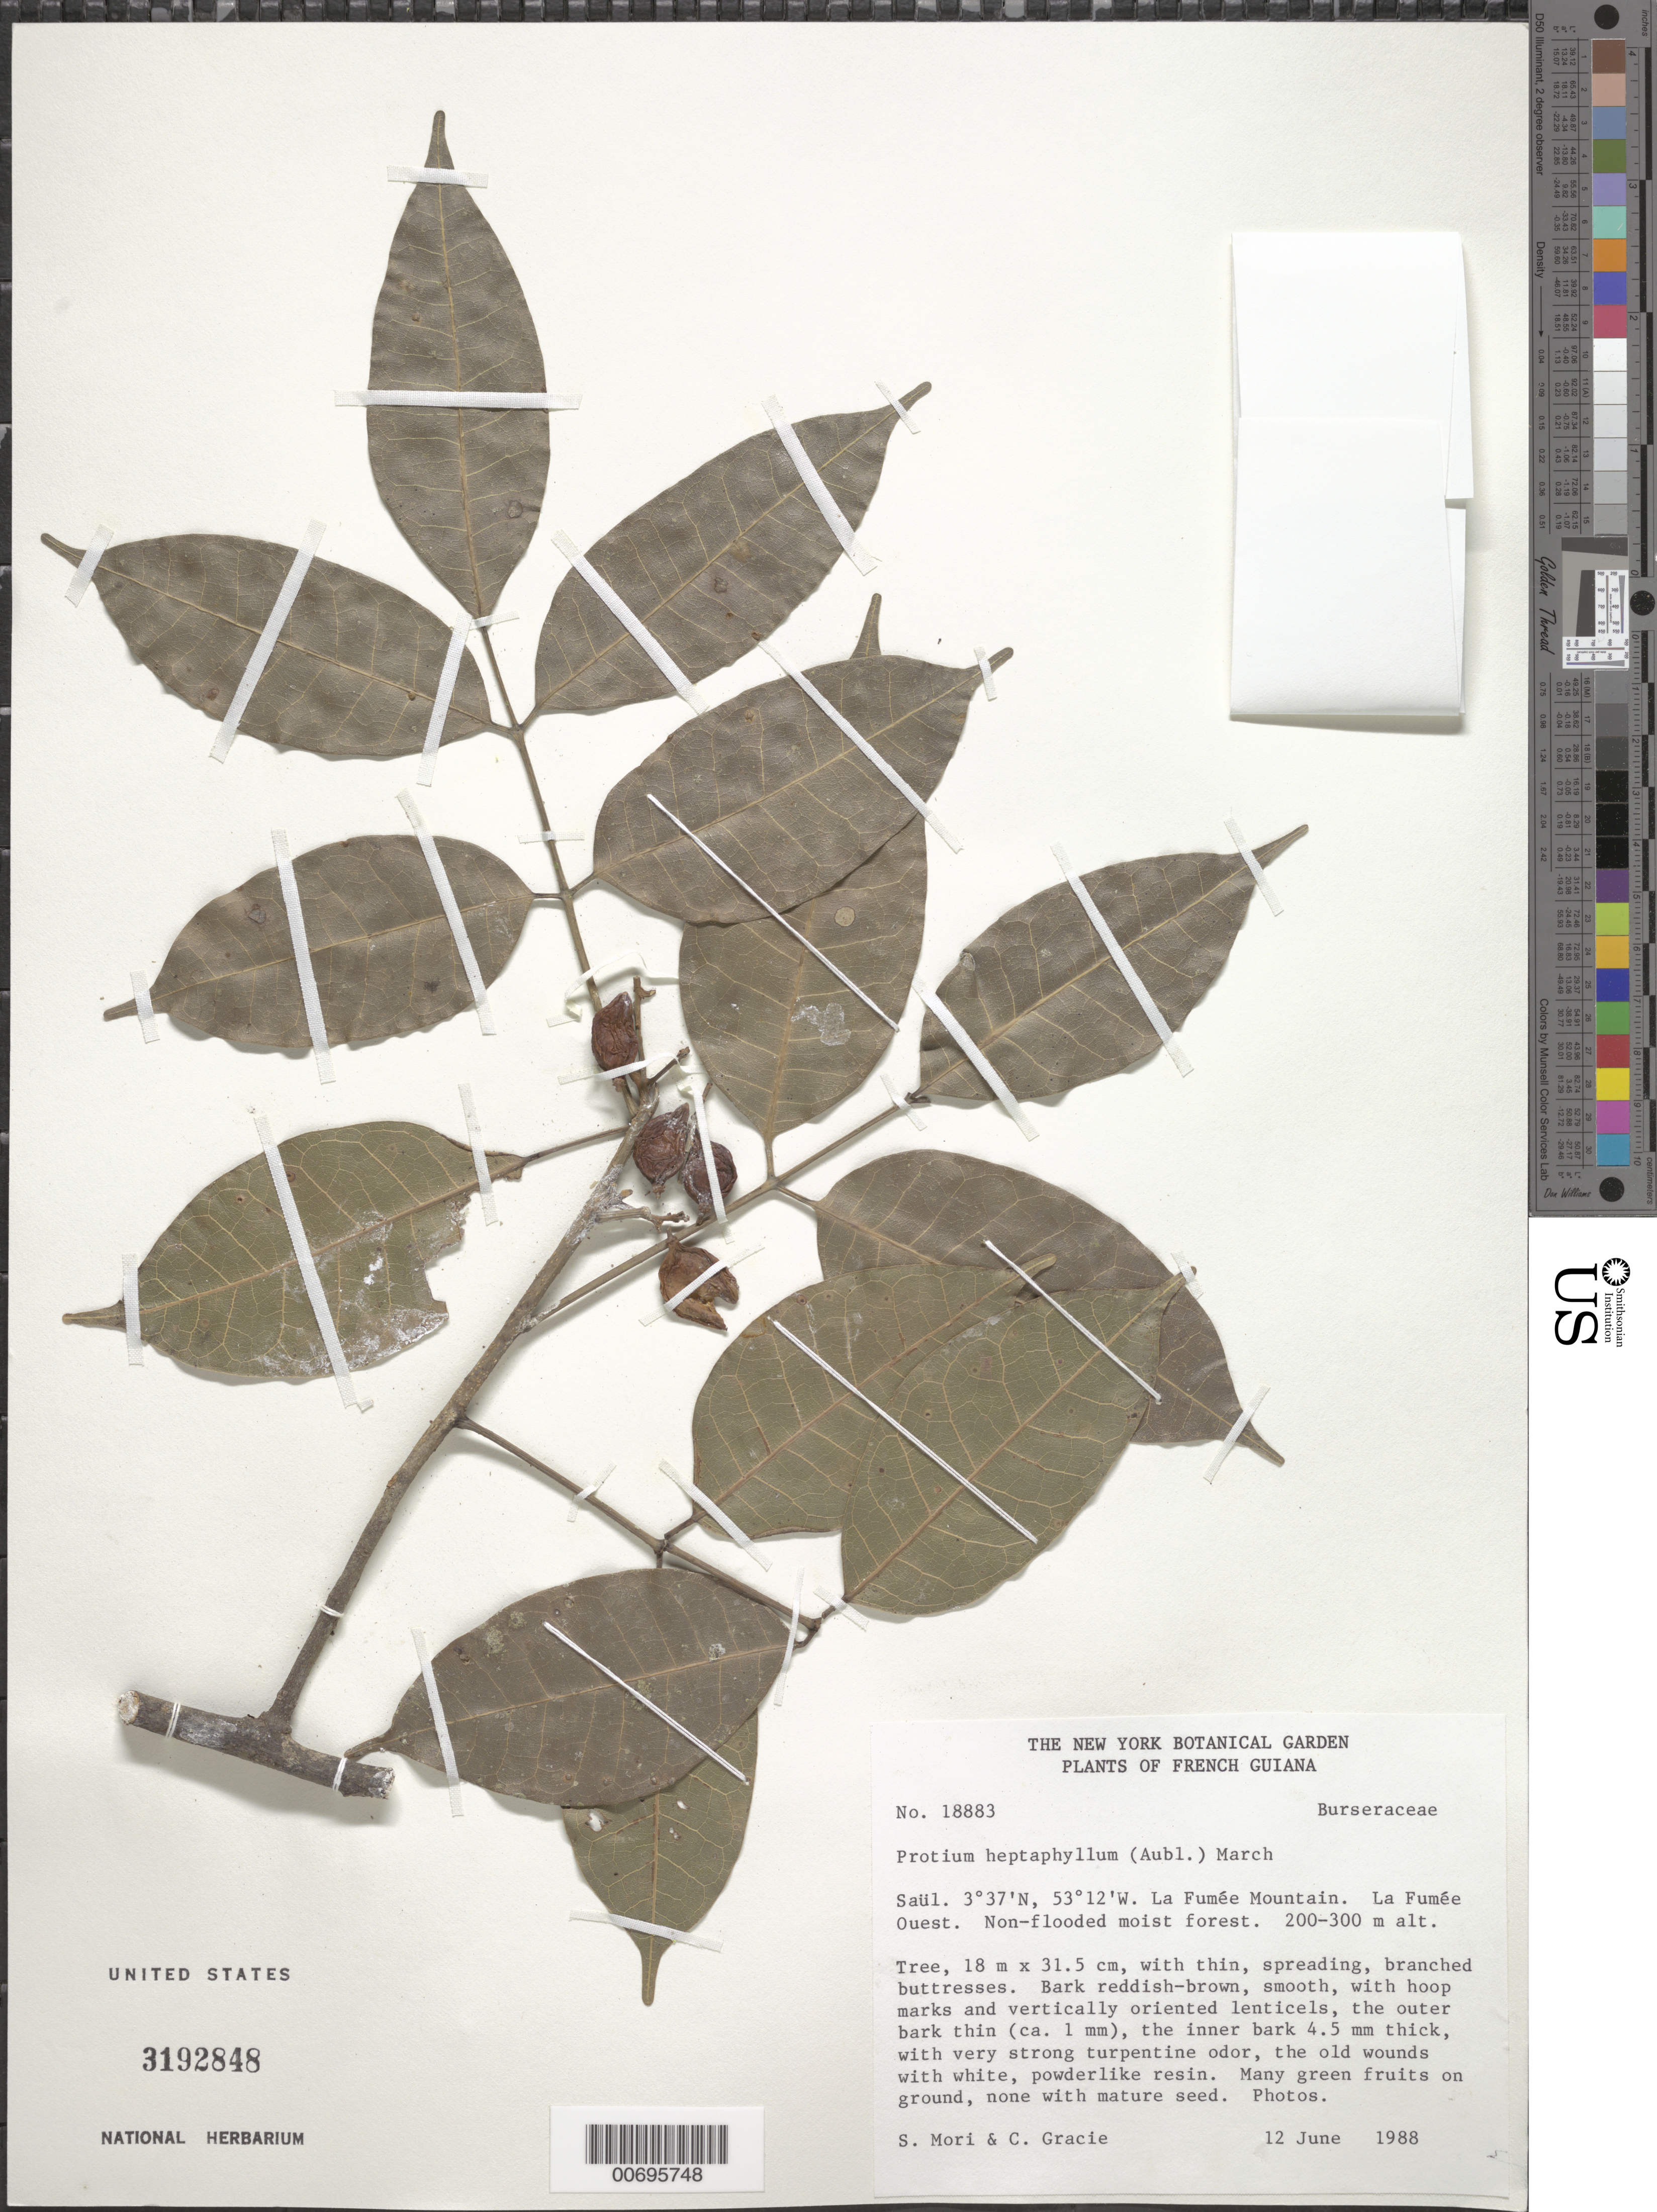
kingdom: Plantae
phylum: Tracheophyta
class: Magnoliopsida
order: Sapindales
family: Burseraceae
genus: Protium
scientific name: Protium heptaphyllum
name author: (Aubl.) Marchand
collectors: S. Mori & C. A. Gracie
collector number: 18883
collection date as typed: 12-Jun-88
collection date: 1988-06-12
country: French Guiana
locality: Saül, La Fumée Mountain Trail, La Fumée Ouest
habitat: Non-flooded moist forest.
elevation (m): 200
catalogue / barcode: US 3192848